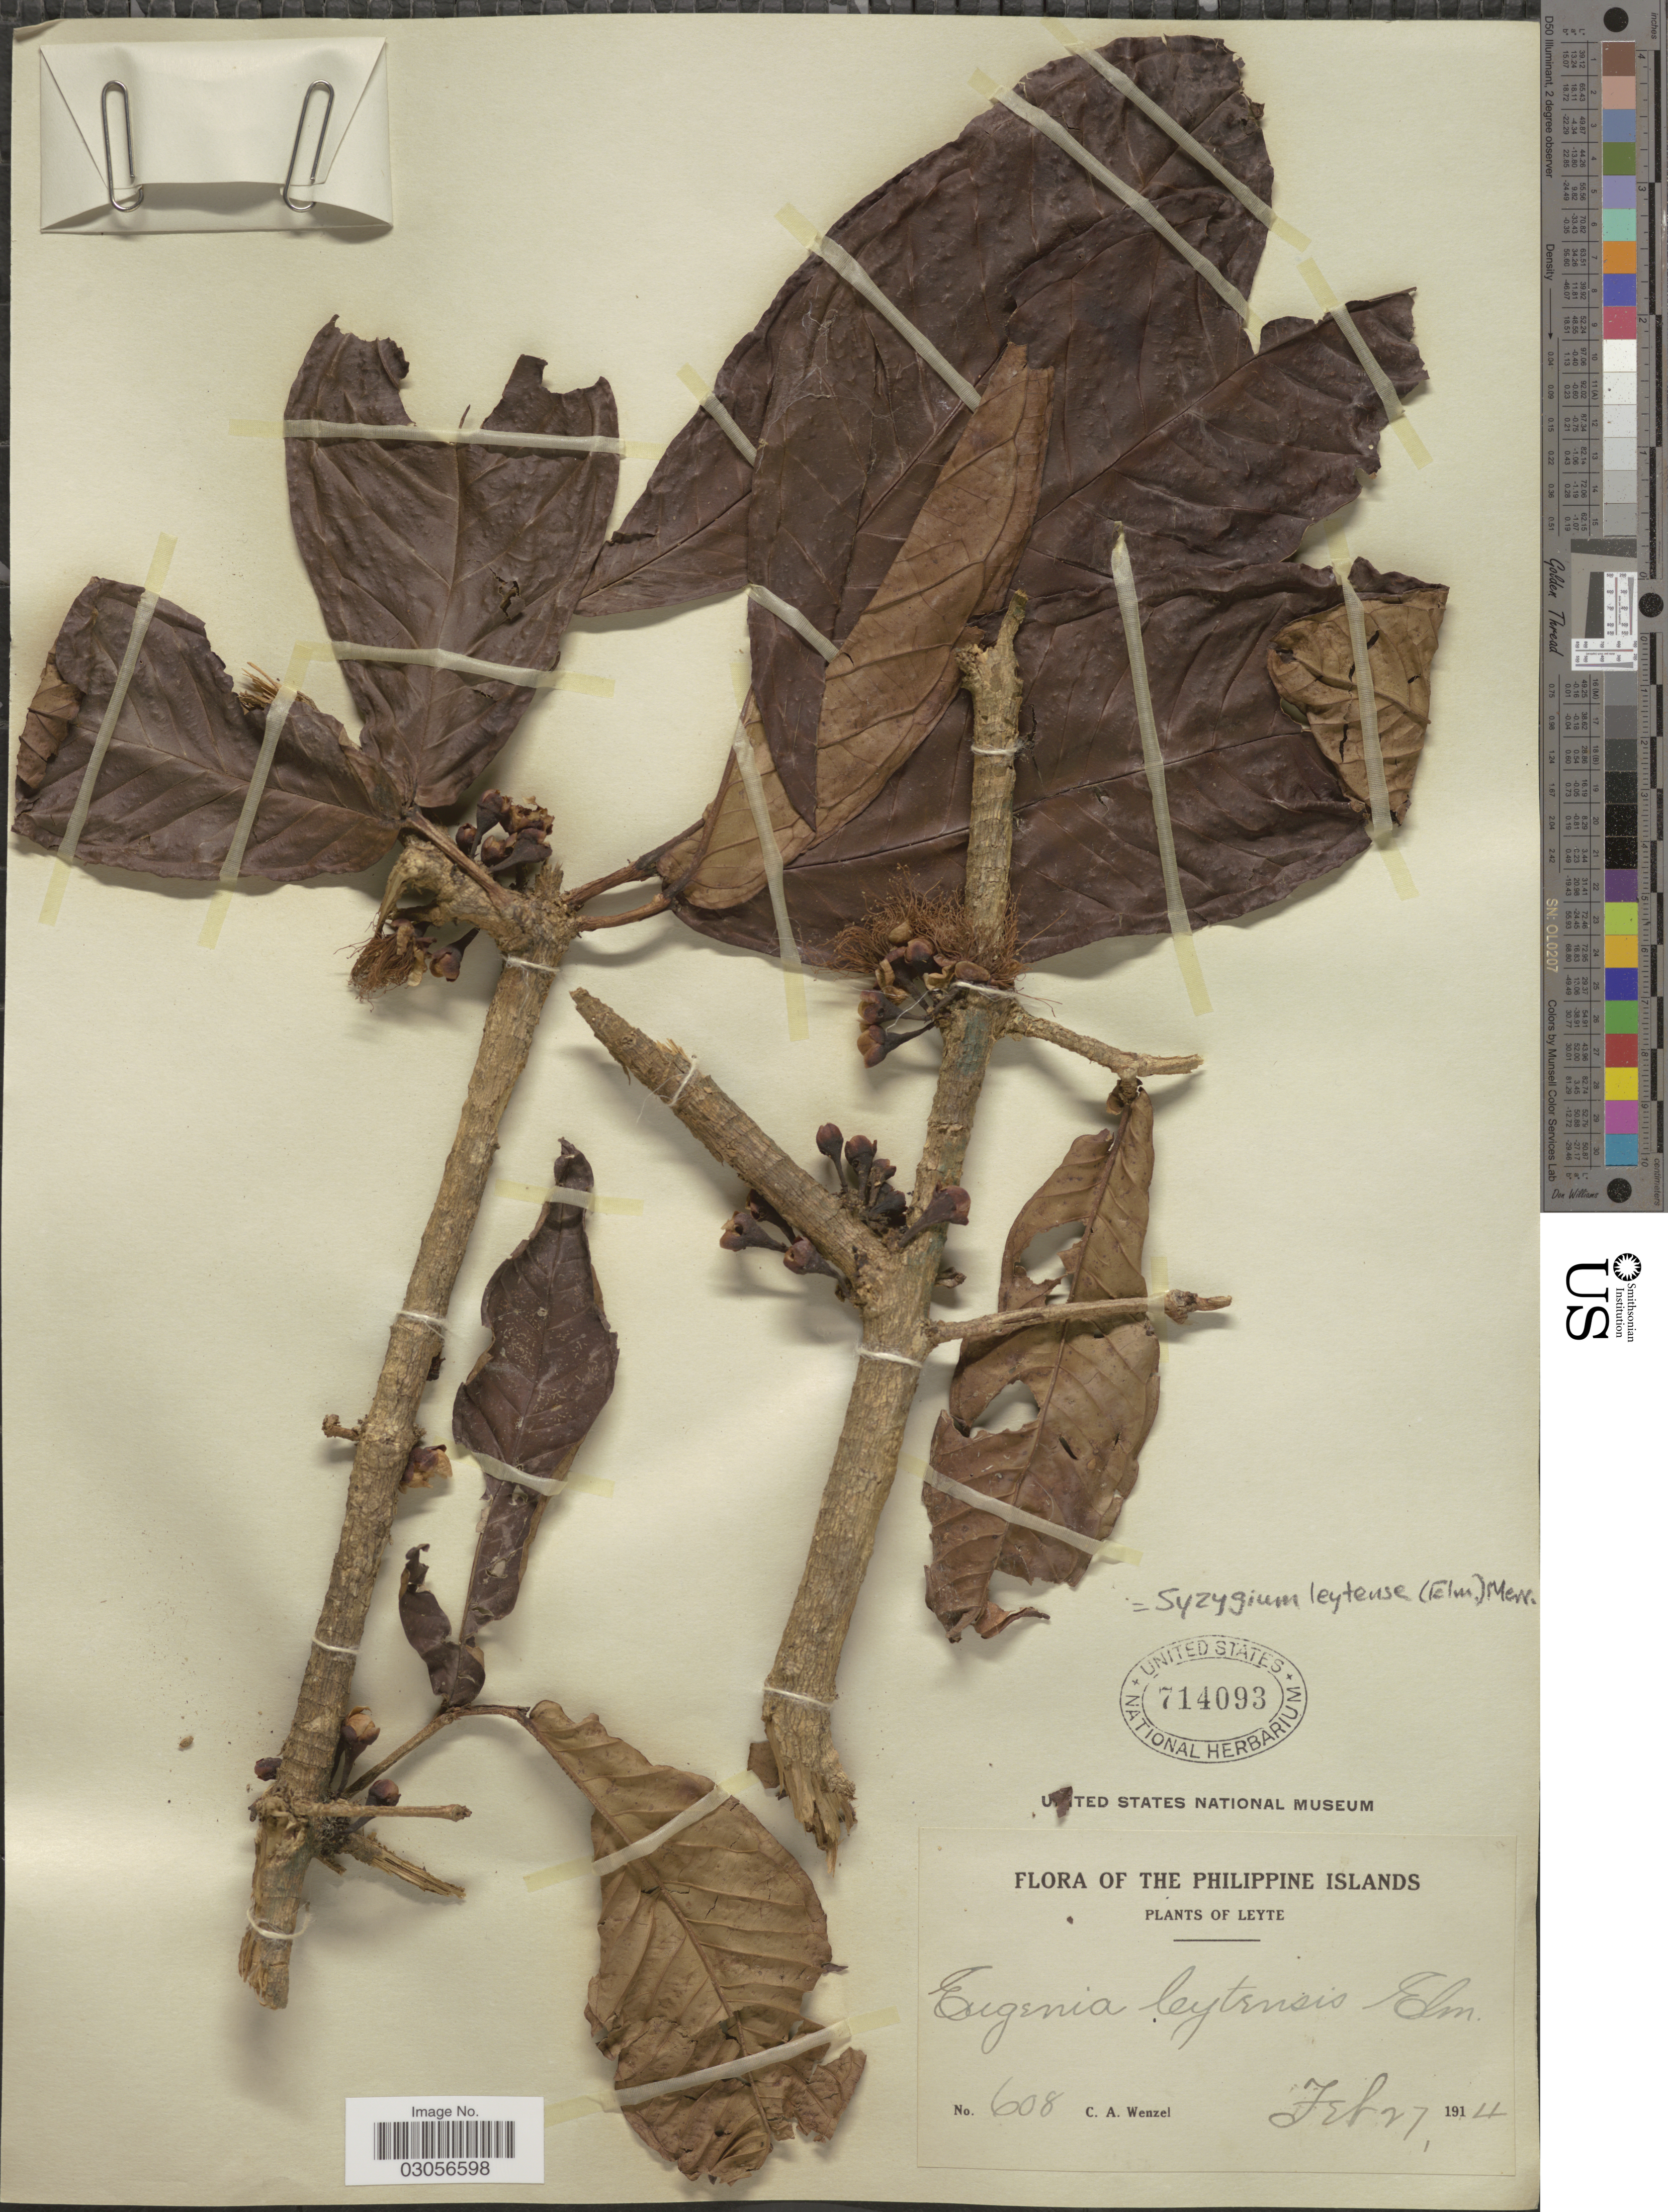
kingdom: Plantae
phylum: Tracheophyta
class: Magnoliopsida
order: Myrtales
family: Myrtaceae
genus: Syzygium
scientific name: Syzygium leytense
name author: (Elmer) Merr.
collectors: C. Wenzel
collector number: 608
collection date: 1914-02-27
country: Philippines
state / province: Eastern Visayas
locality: Philippine Islands. Leyte.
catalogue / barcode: US 714093